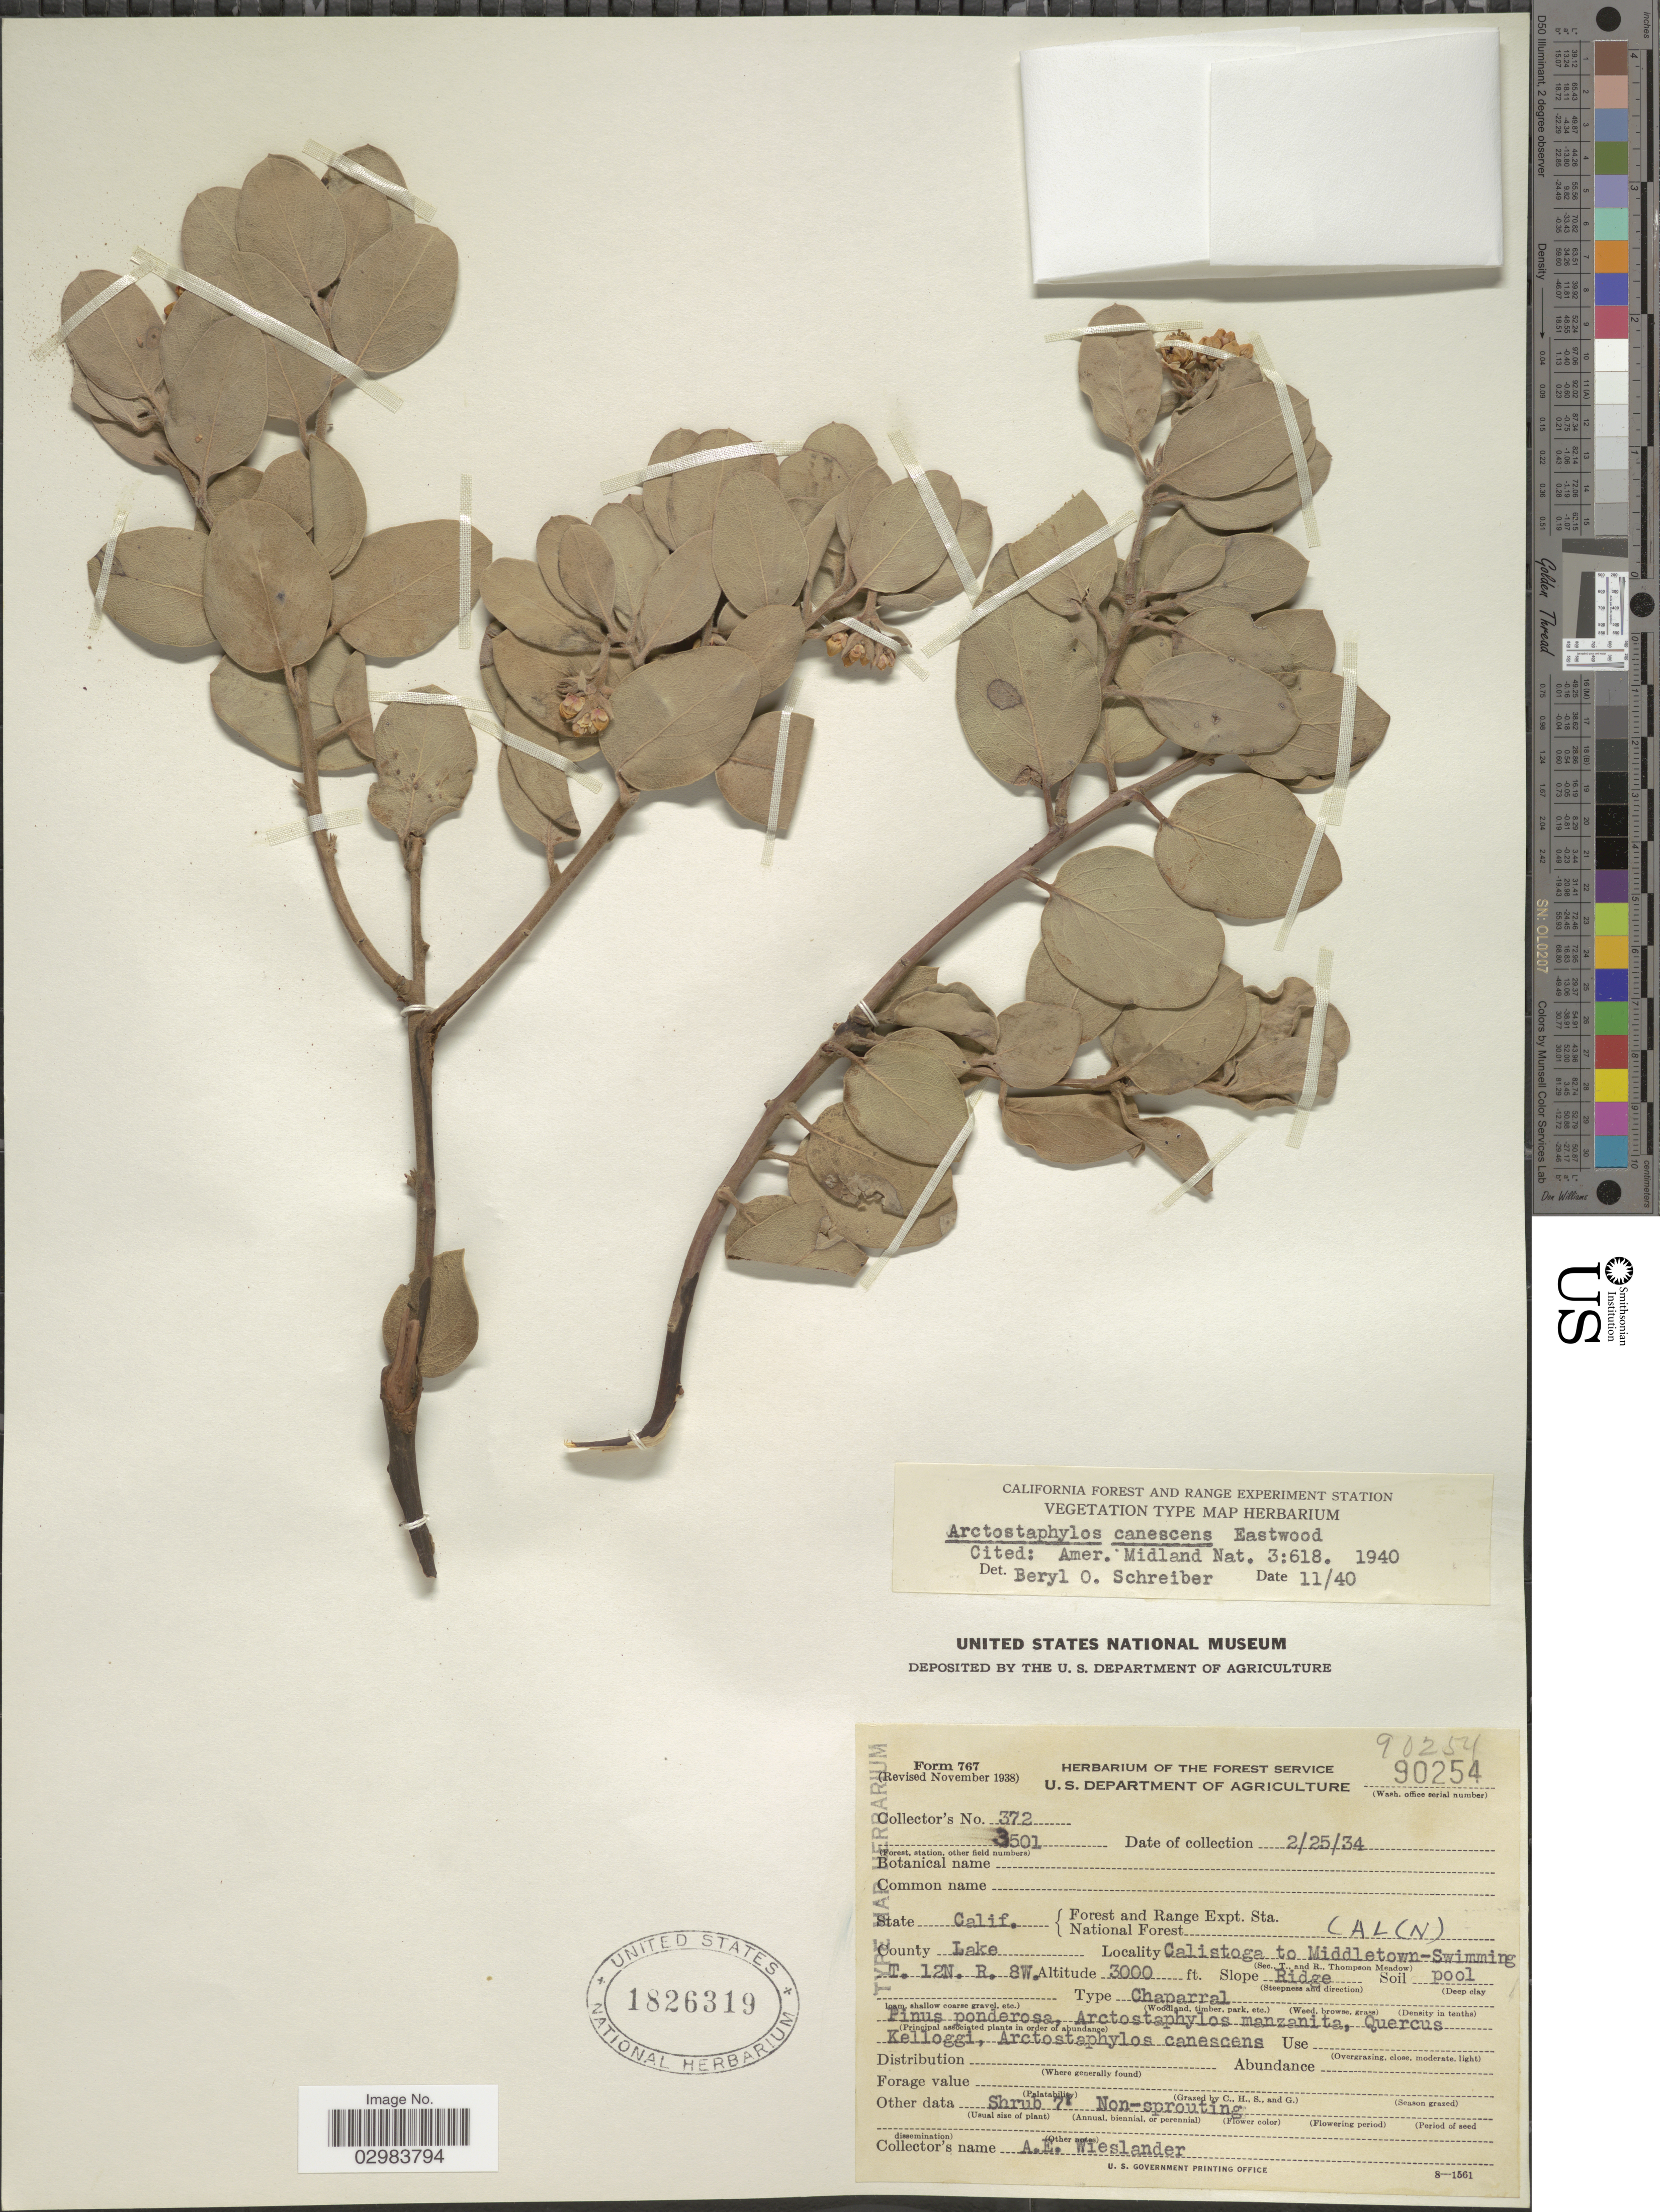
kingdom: Plantae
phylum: Tracheophyta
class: Magnoliopsida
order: Ericales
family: Ericaceae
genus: Arctostaphylos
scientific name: Arctostaphylos canescens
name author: Eastw.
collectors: A. E. Wieslander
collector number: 372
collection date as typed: Transcribed d/m/y: 25/2/34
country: United States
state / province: California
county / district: Lake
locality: Forest and Range Expt. Sta National Forest Cal (N). County Lake. Calistoga to Middletown-Swimmingpool. T. 12N. R. 8W.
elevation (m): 914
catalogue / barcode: US 1826319